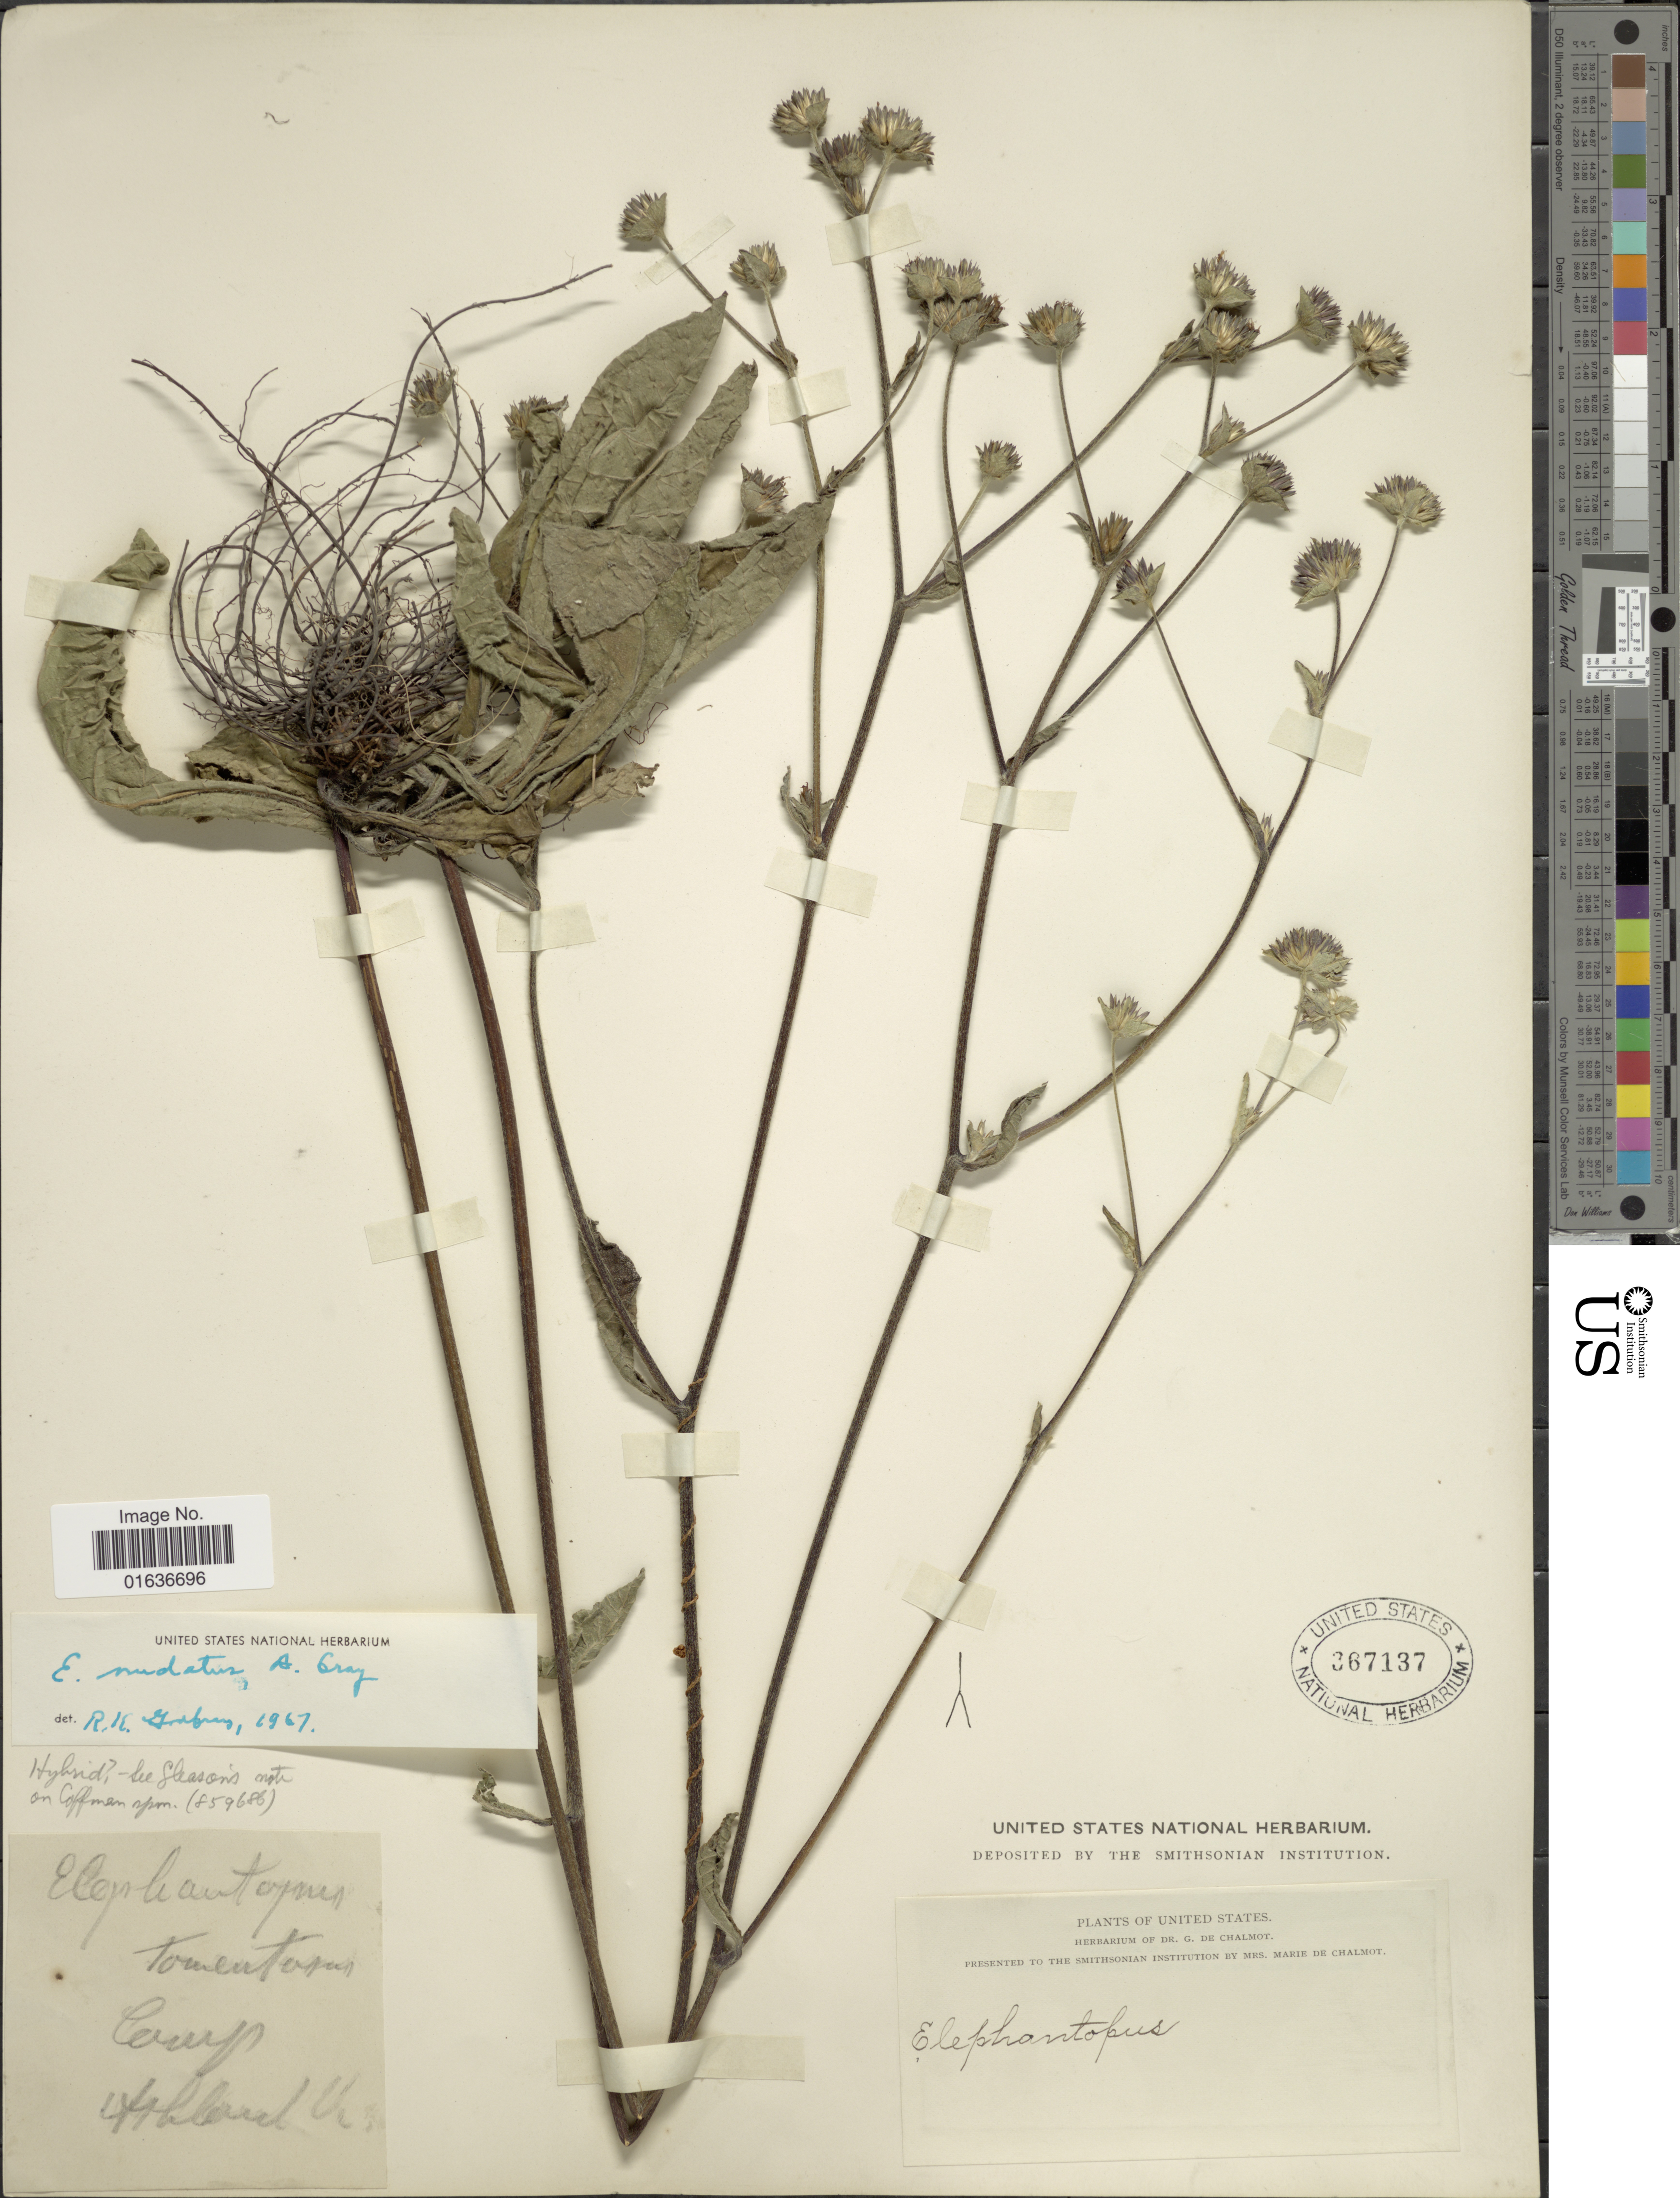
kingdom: Plantae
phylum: Tracheophyta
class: Magnoliopsida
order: Asterales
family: Asteraceae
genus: Elephantopus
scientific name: Elephantopus nudatus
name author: A. Gray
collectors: G. de Chalmot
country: United States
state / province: Virginia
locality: Camp, Ashland.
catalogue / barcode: US 367137